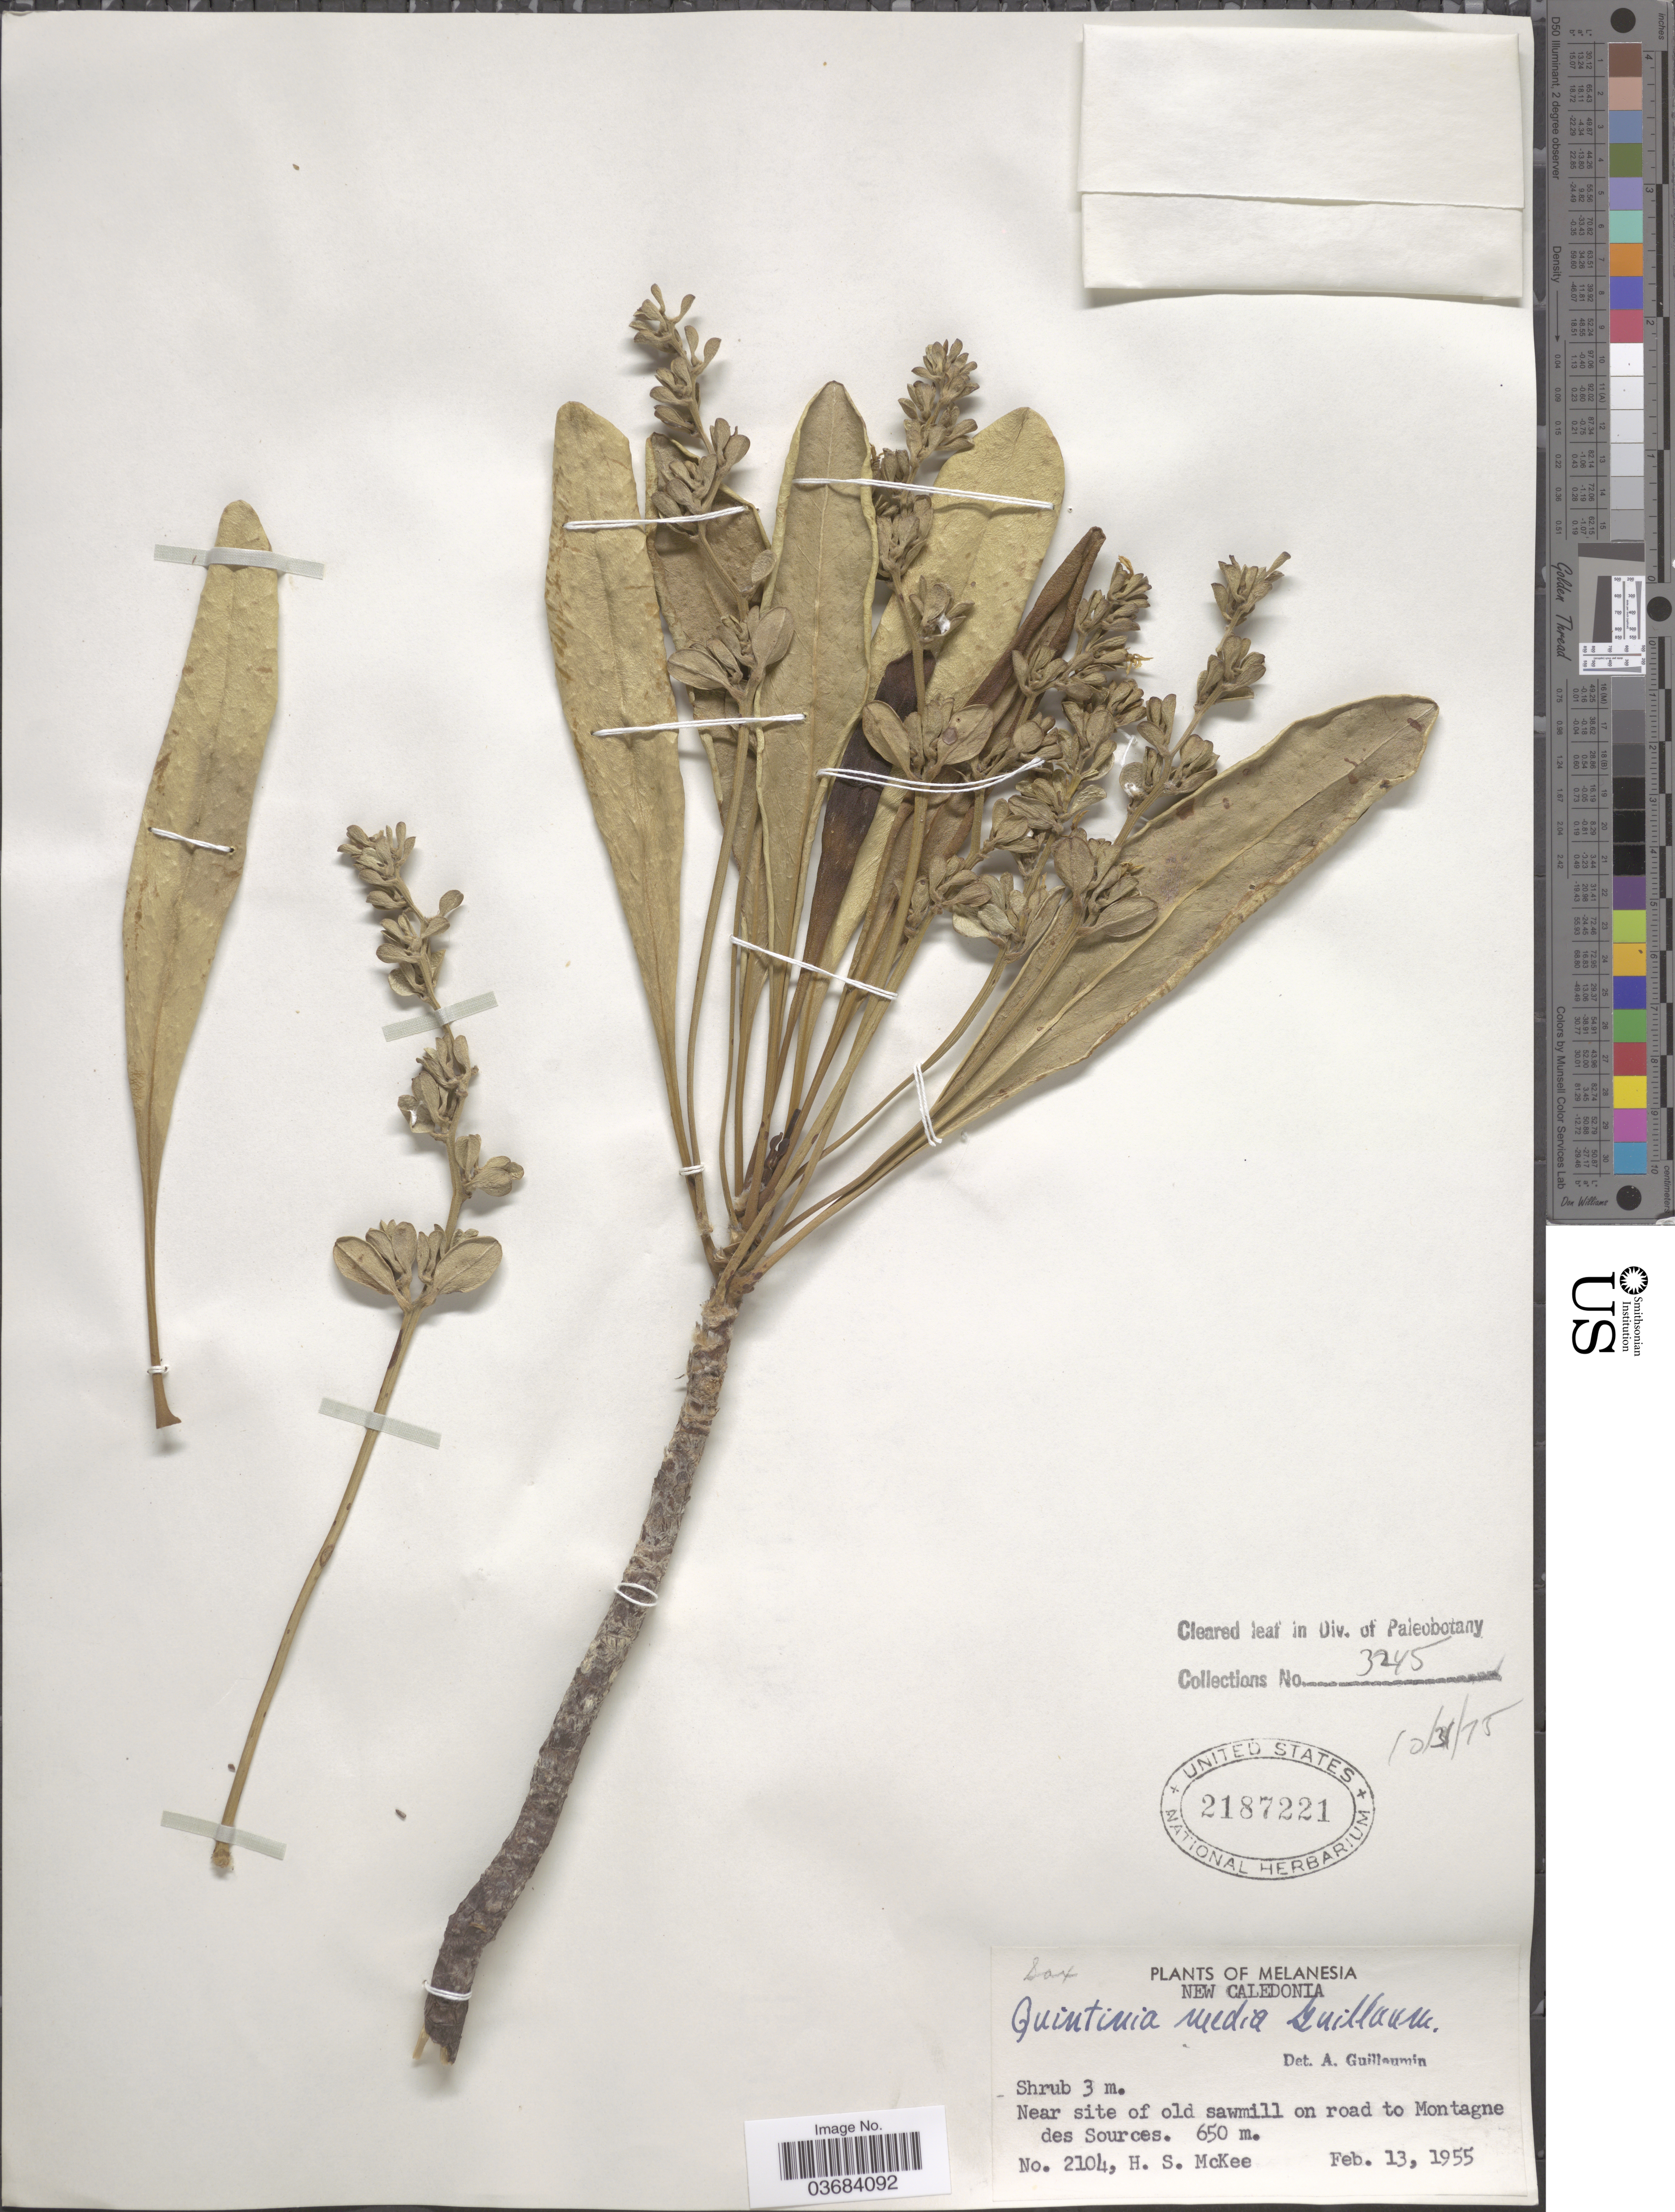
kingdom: Plantae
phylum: Tracheophyta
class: Magnoliopsida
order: Paracryphiales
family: Paracryphiaceae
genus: Quintinia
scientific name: Quintinia media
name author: (Baill.) Guillaumin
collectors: H. S. McKee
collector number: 2104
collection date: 1955-02-13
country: New Caledonia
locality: Melanesia. Near site of old sawmill on road to Montagne des Sources.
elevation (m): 650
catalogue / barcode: US 2187221